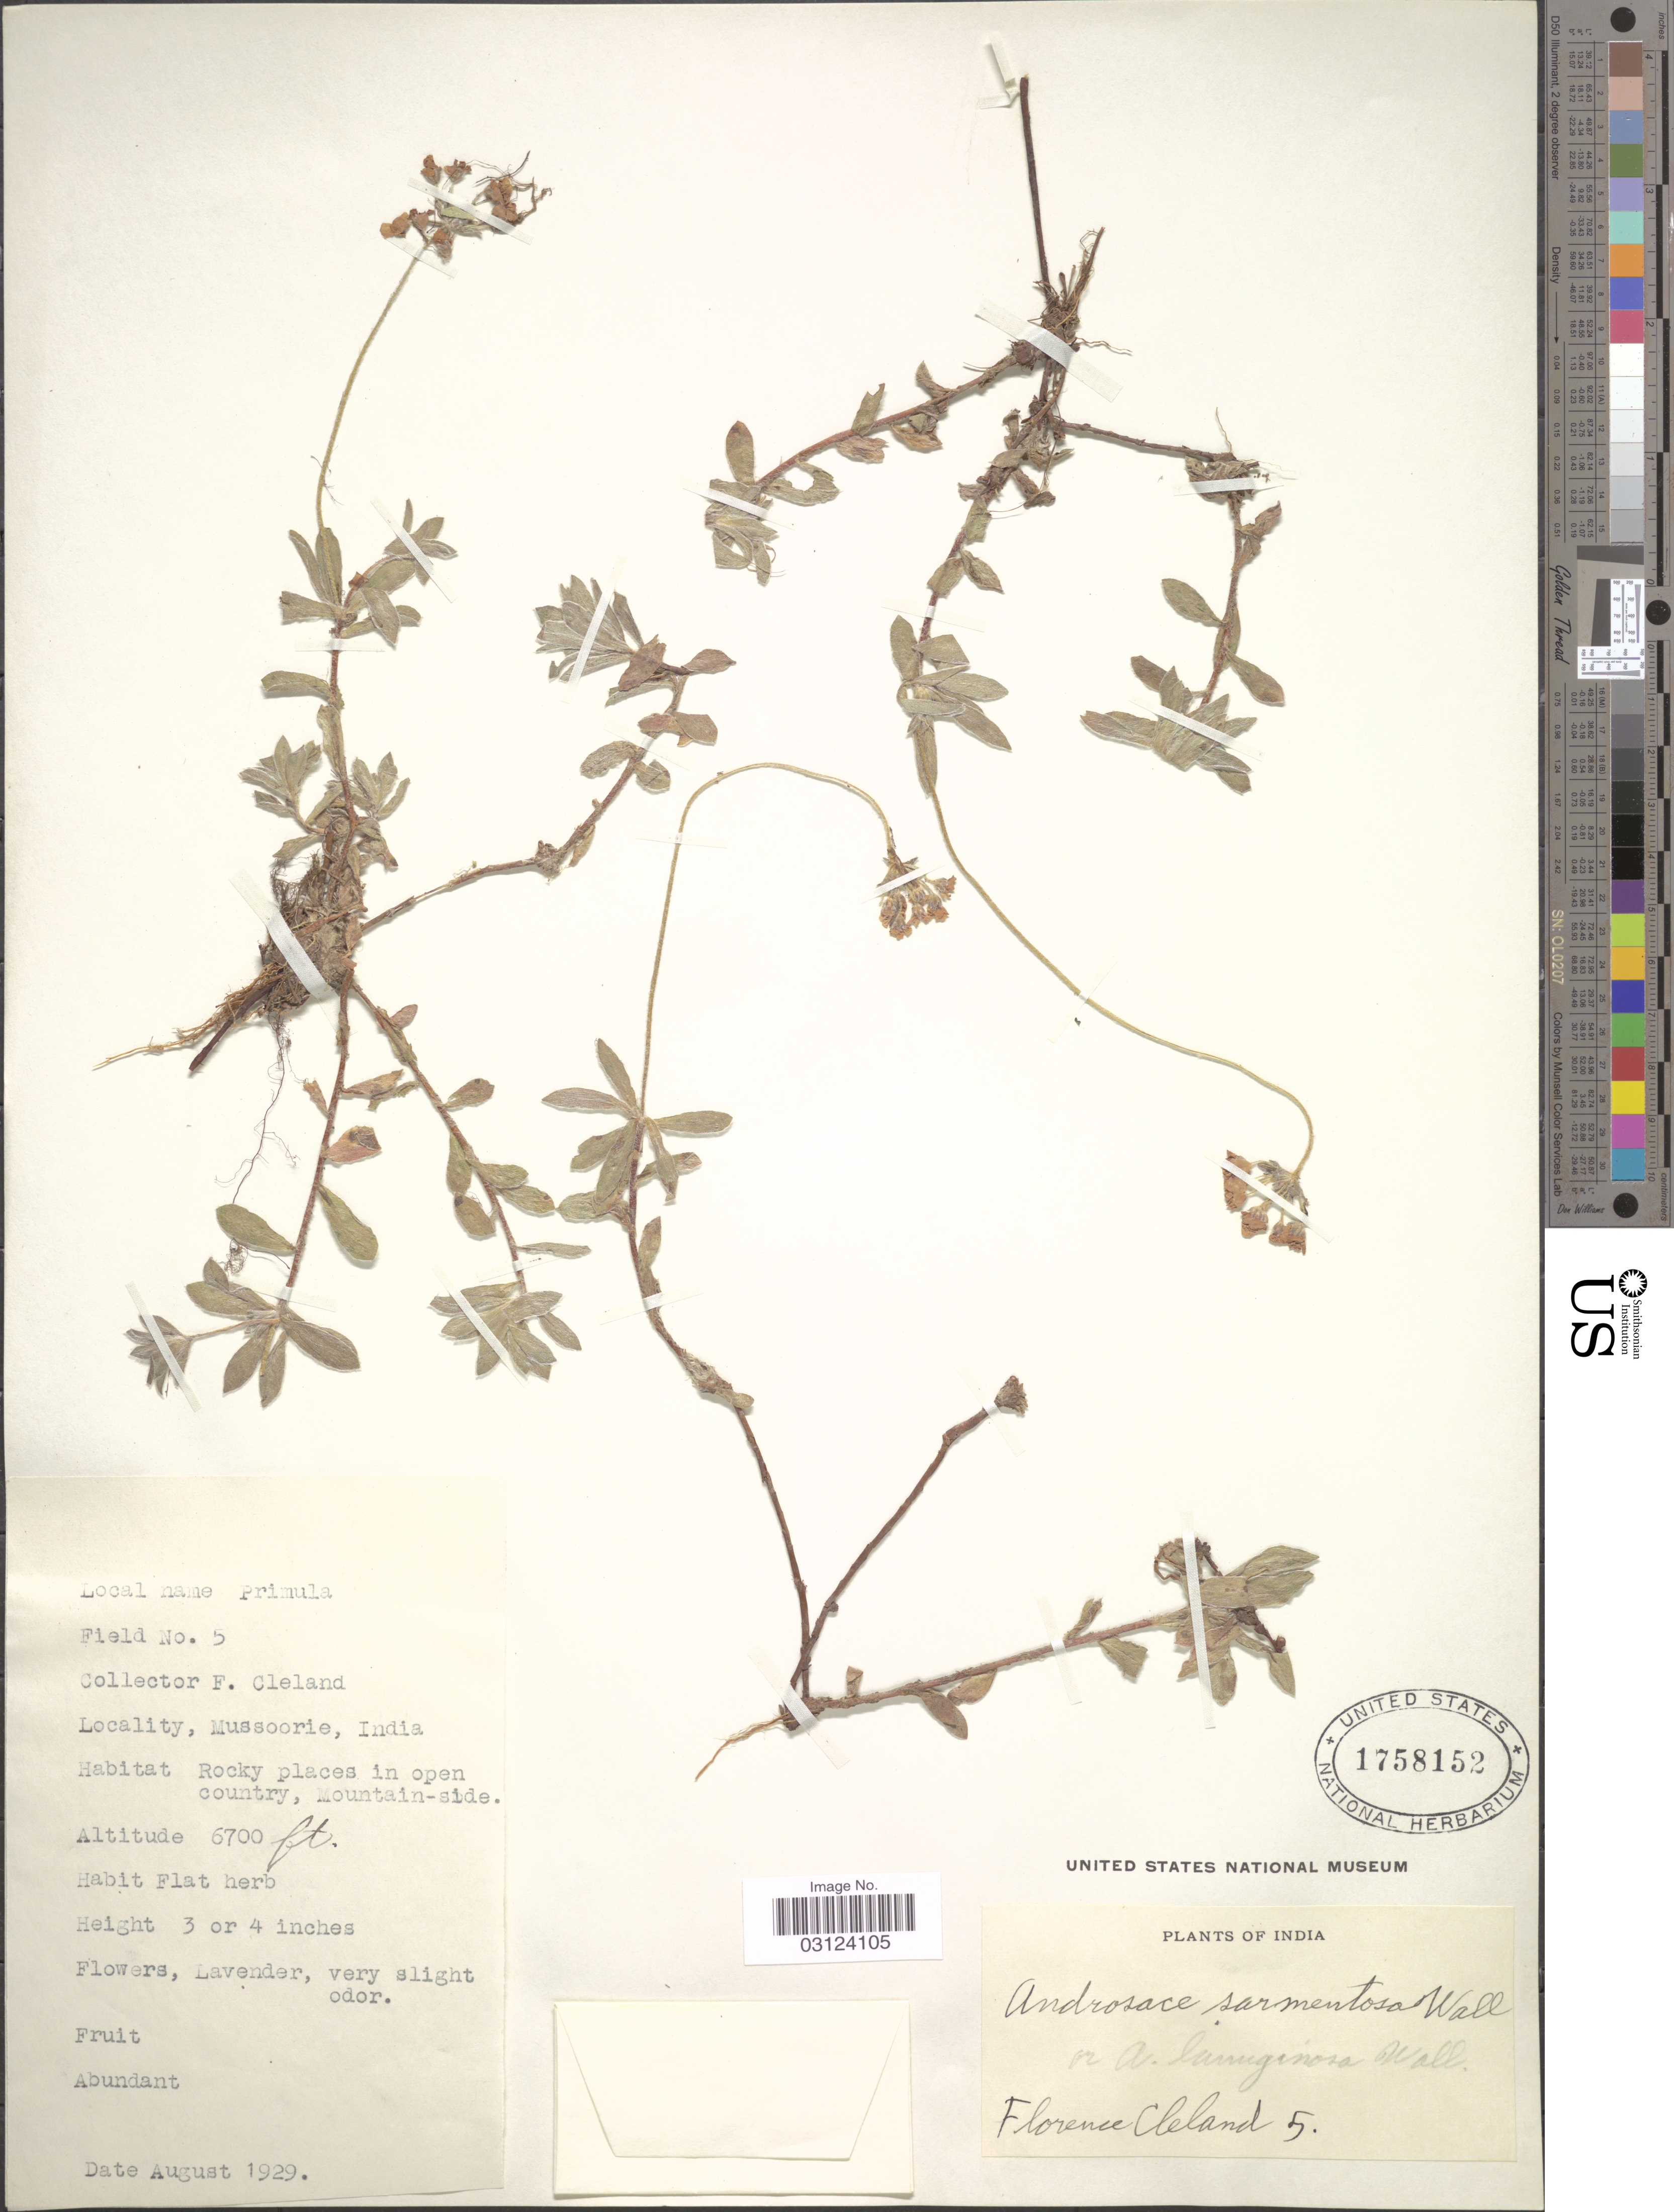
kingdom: Plantae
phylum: Tracheophyta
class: Magnoliopsida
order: Ericales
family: Primulaceae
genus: Androsace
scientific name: Androsace sarmentosa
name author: Wall.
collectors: F. Cleland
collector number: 5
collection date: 1929-08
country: India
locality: Mussoorie, India.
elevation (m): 2042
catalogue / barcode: US 1758152